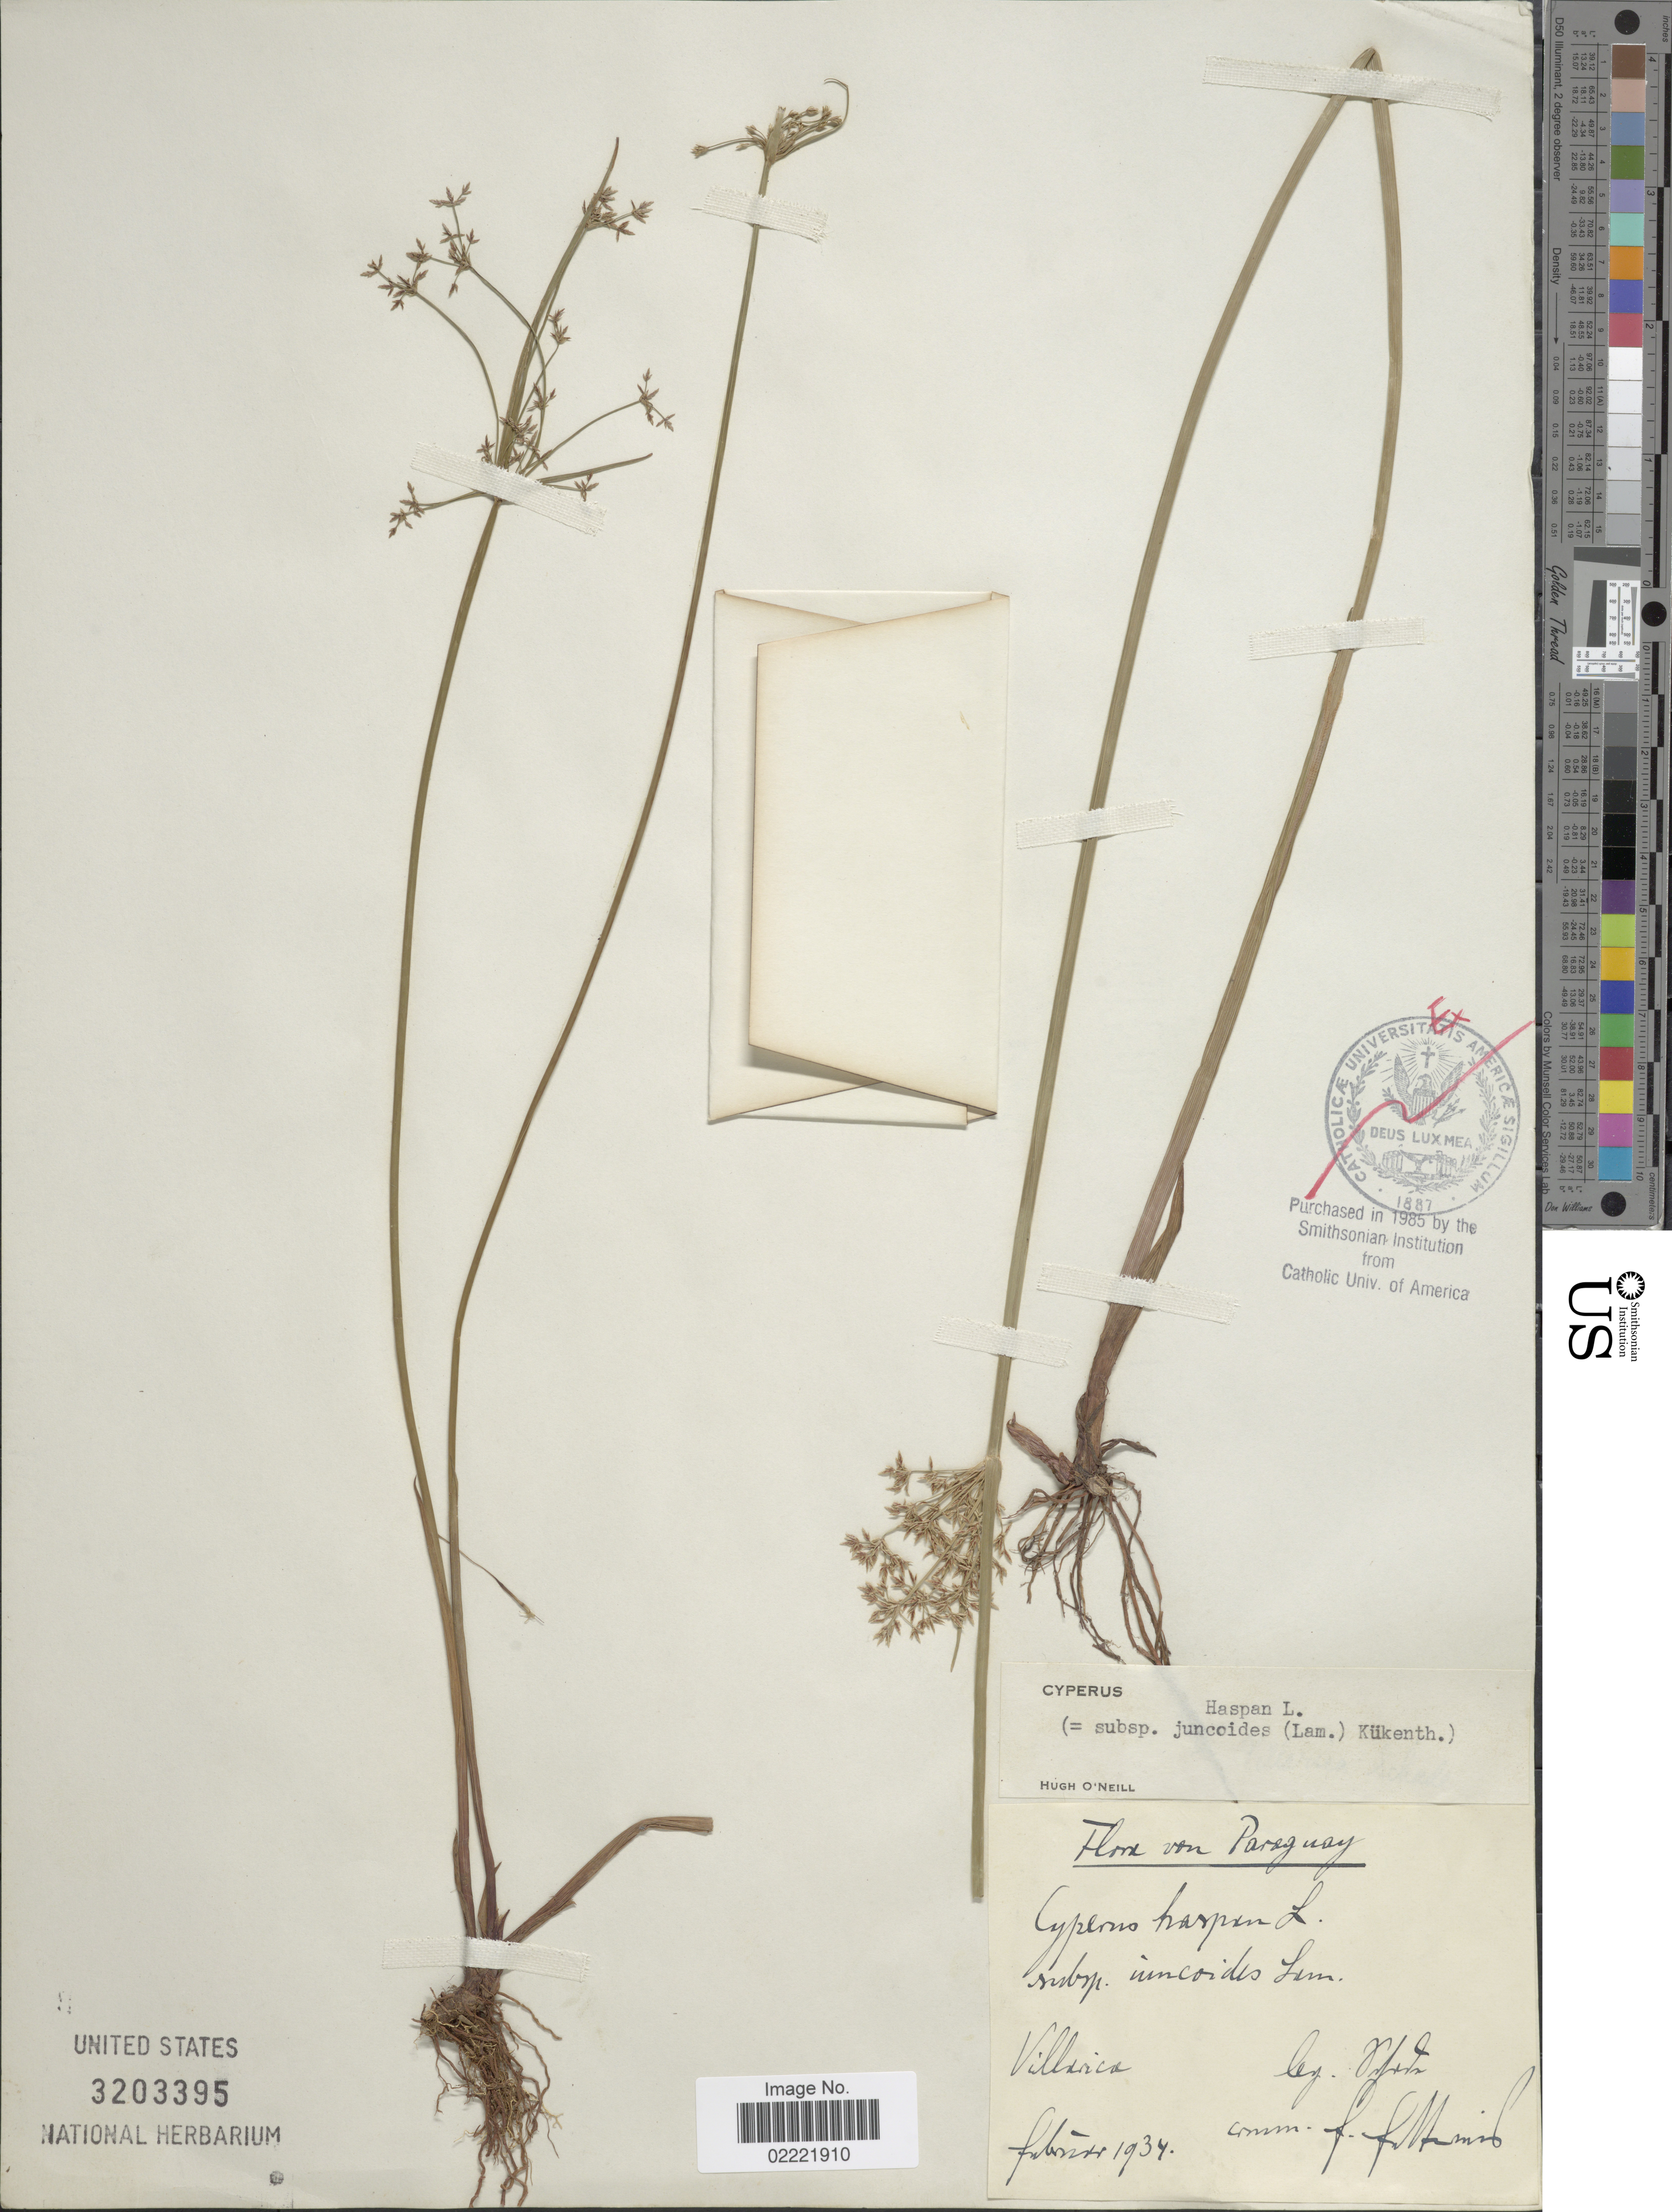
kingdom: Plantae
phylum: Tracheophyta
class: Liliopsida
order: Poales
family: Cyperaceae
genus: Cyperus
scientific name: Cyperus haspan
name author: L.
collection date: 1934-02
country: Paraguay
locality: Villarica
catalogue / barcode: US 3203395